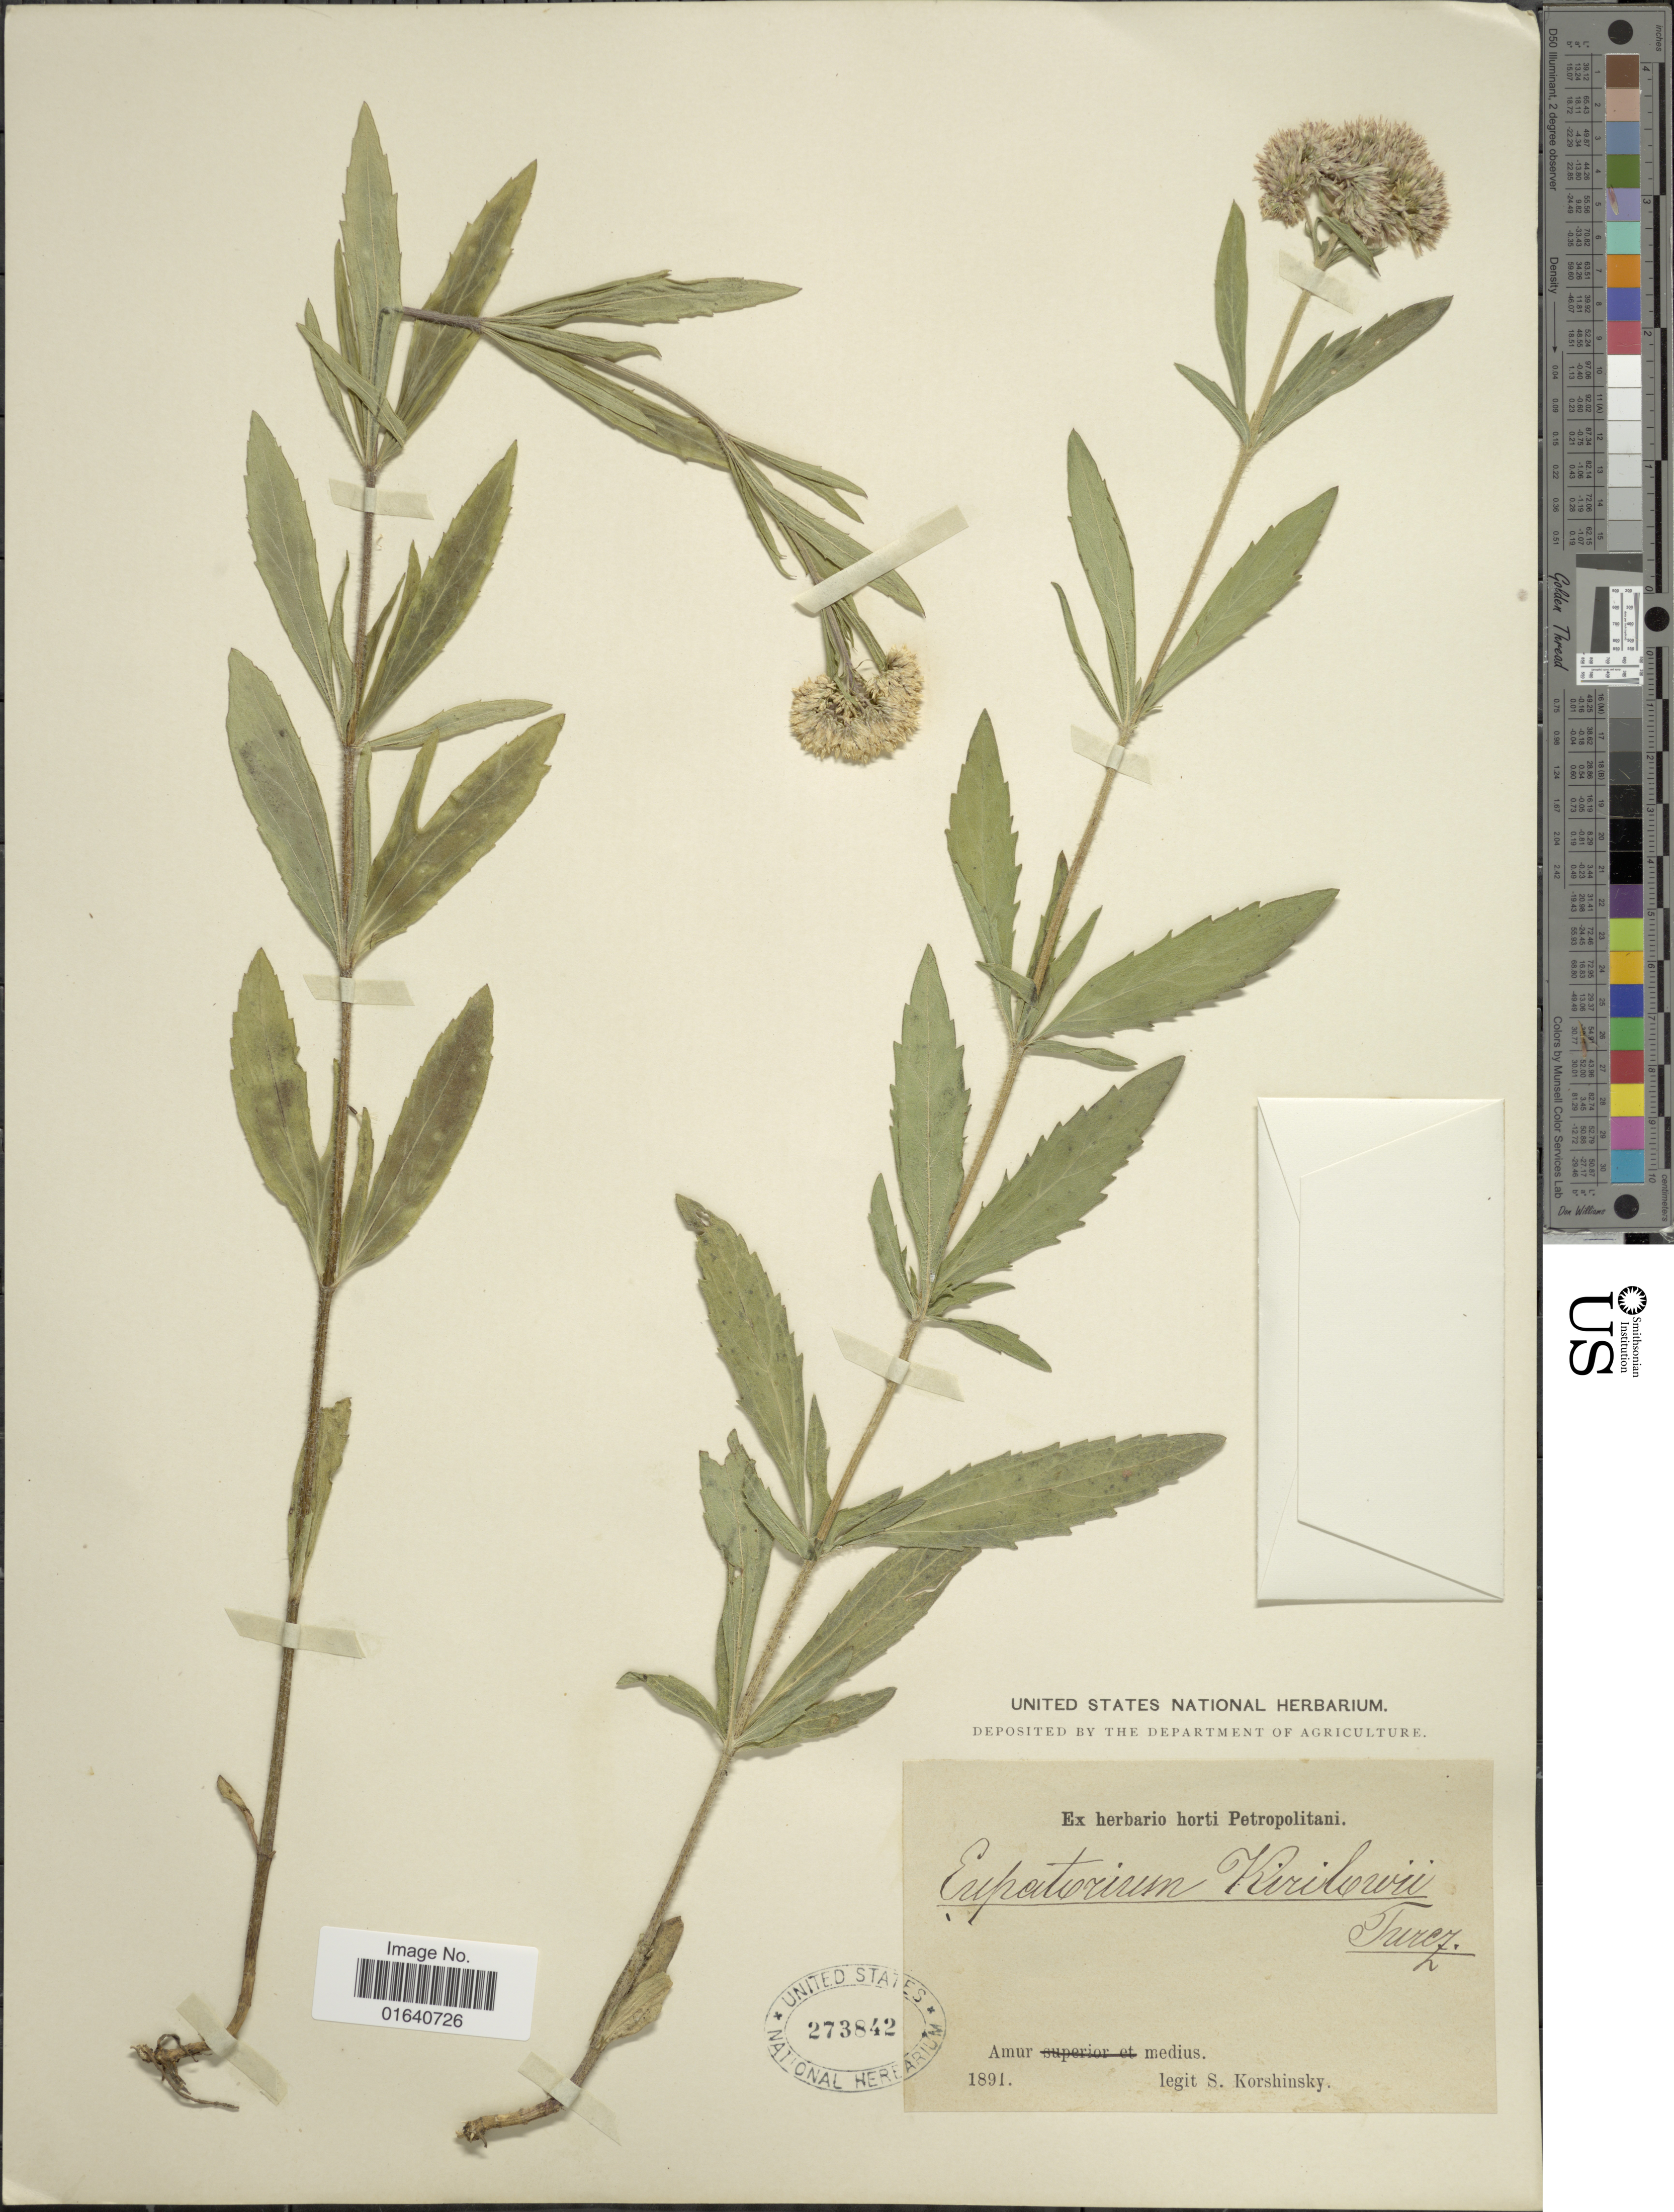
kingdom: Plantae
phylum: Tracheophyta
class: Magnoliopsida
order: Asterales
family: Asteraceae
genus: Eupatorium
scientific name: Eupatorium kirilowii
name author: Turcz.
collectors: S. I. Korshinsky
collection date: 1891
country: Russian Federation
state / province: Amur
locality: Amur medius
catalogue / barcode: US 273842